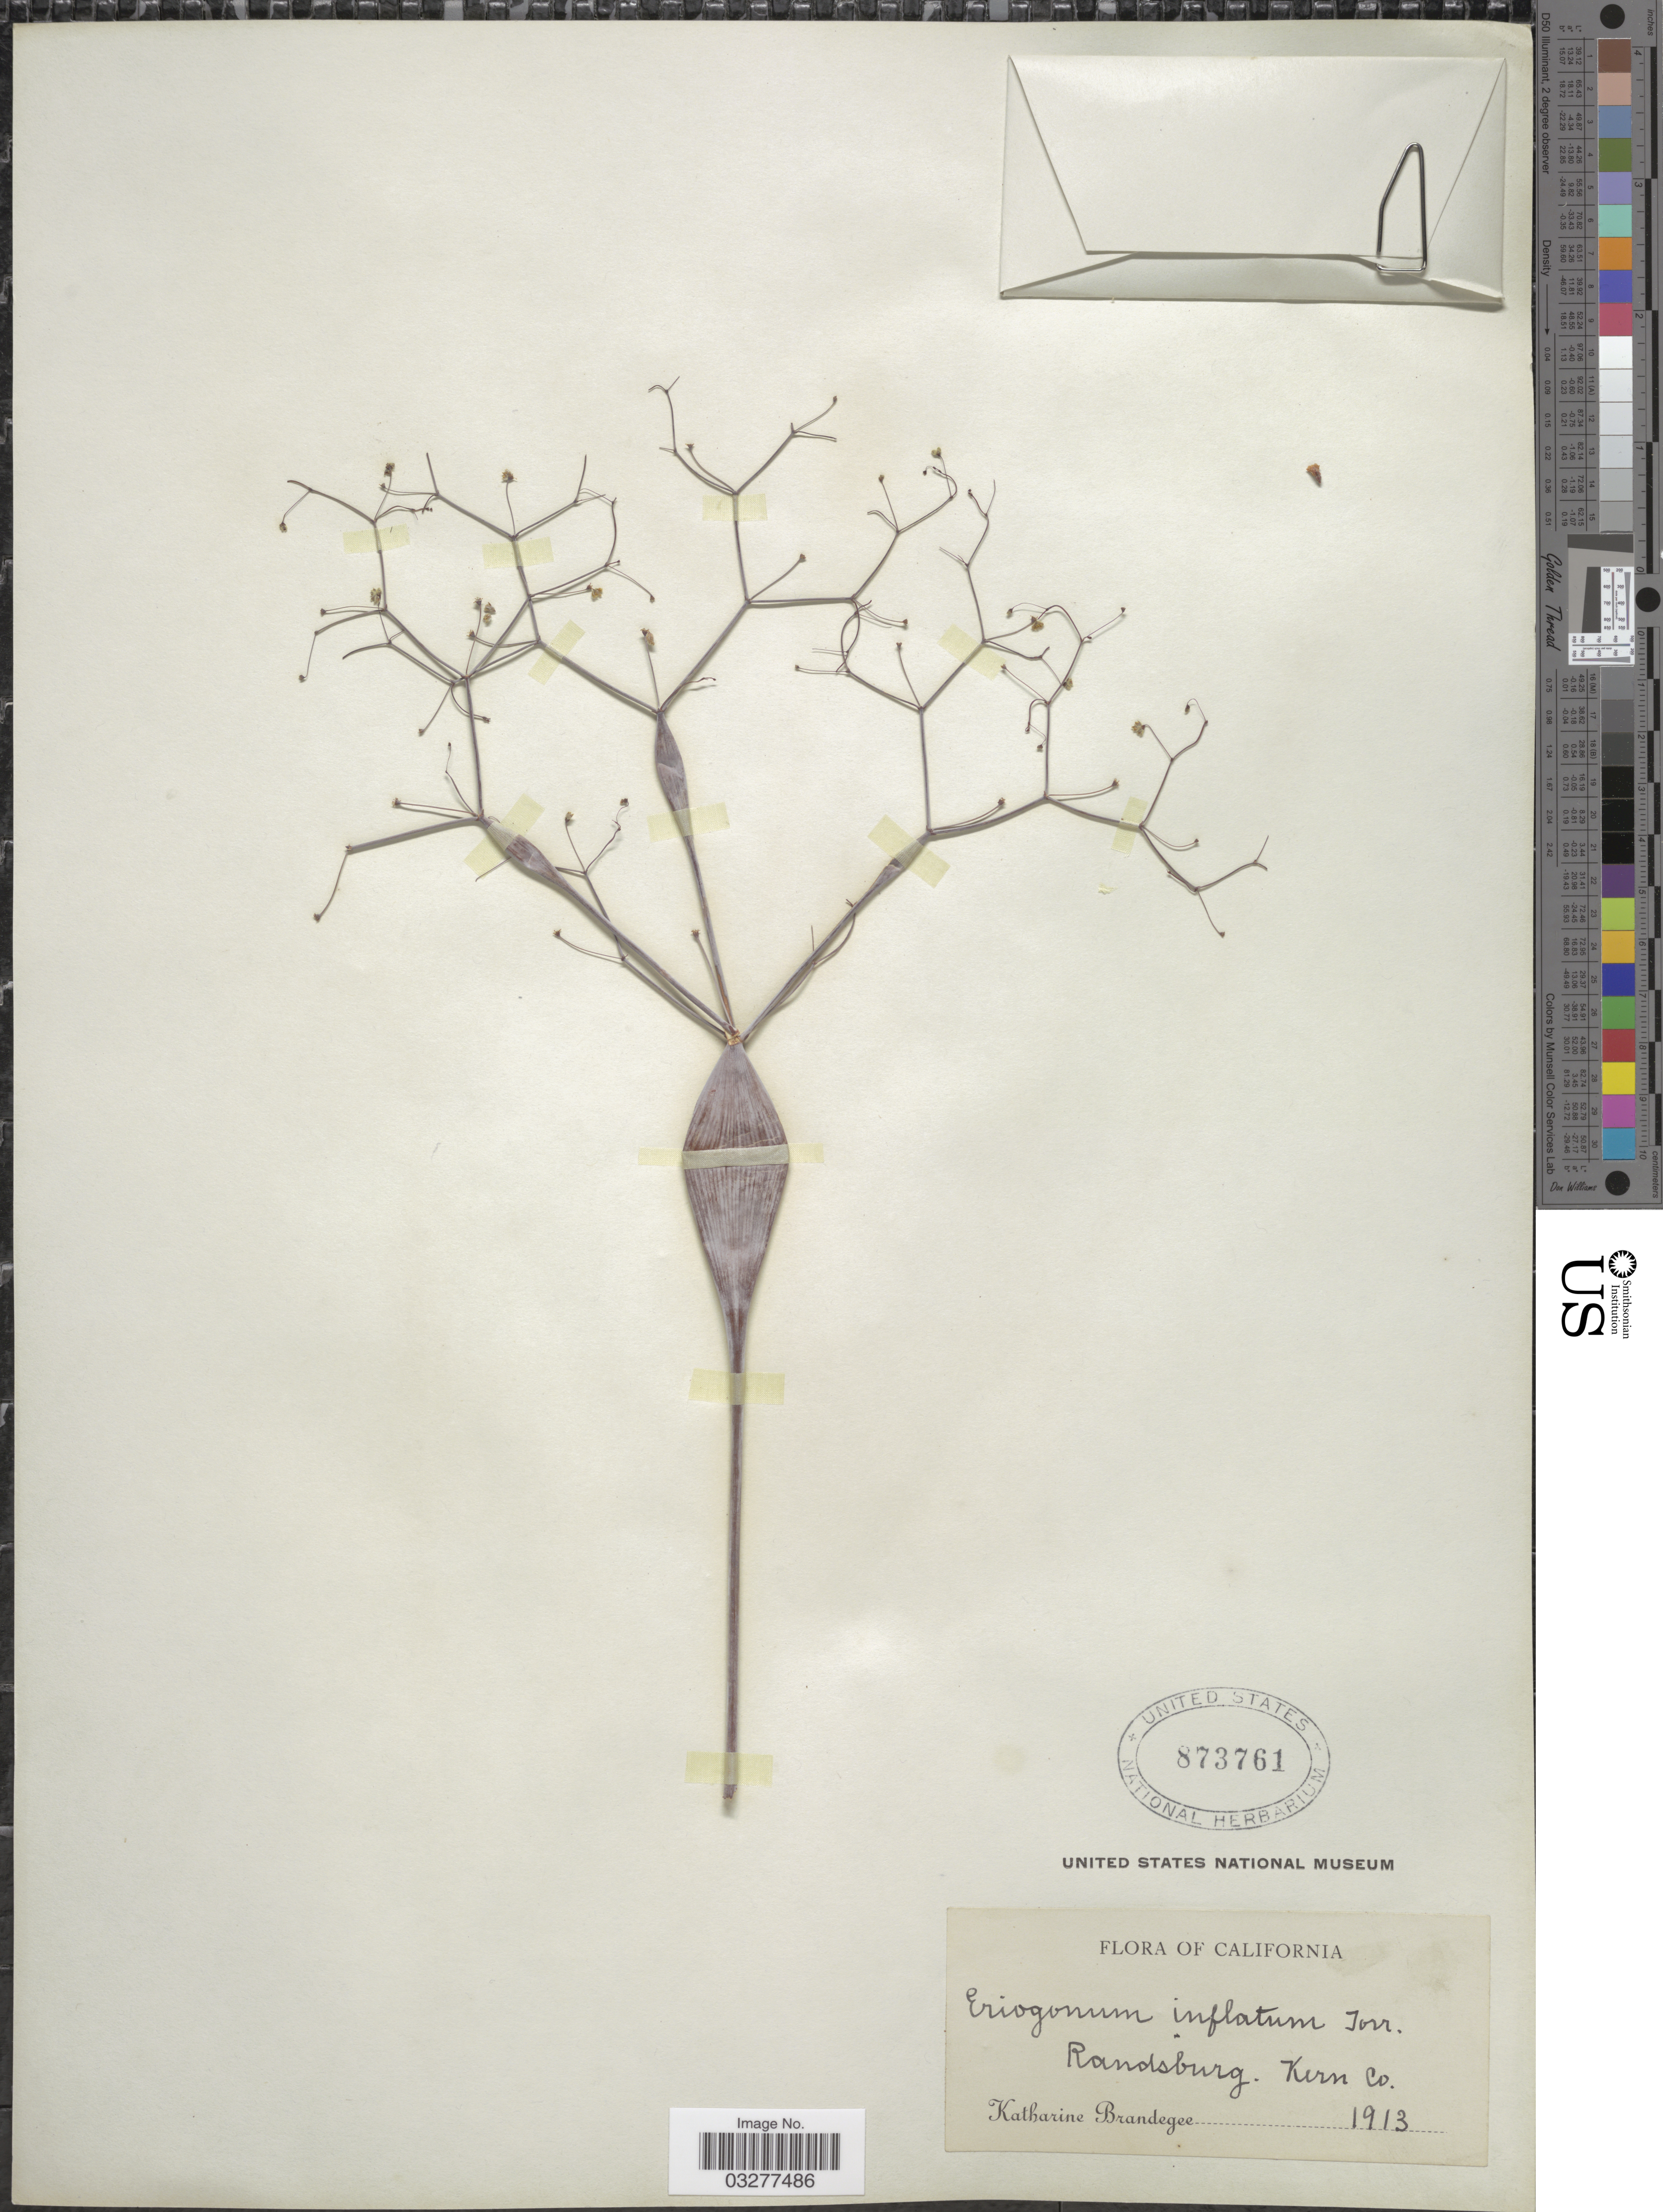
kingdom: Plantae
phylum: Tracheophyta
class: Magnoliopsida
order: Caryophyllales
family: Polygonaceae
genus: Eriogonum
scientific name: Eriogonum inflatum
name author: Torr. & Frém.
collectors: M. K. Brandegee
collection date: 1913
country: United States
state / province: California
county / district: Kern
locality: Randsburg. Kern Co.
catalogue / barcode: US 873761